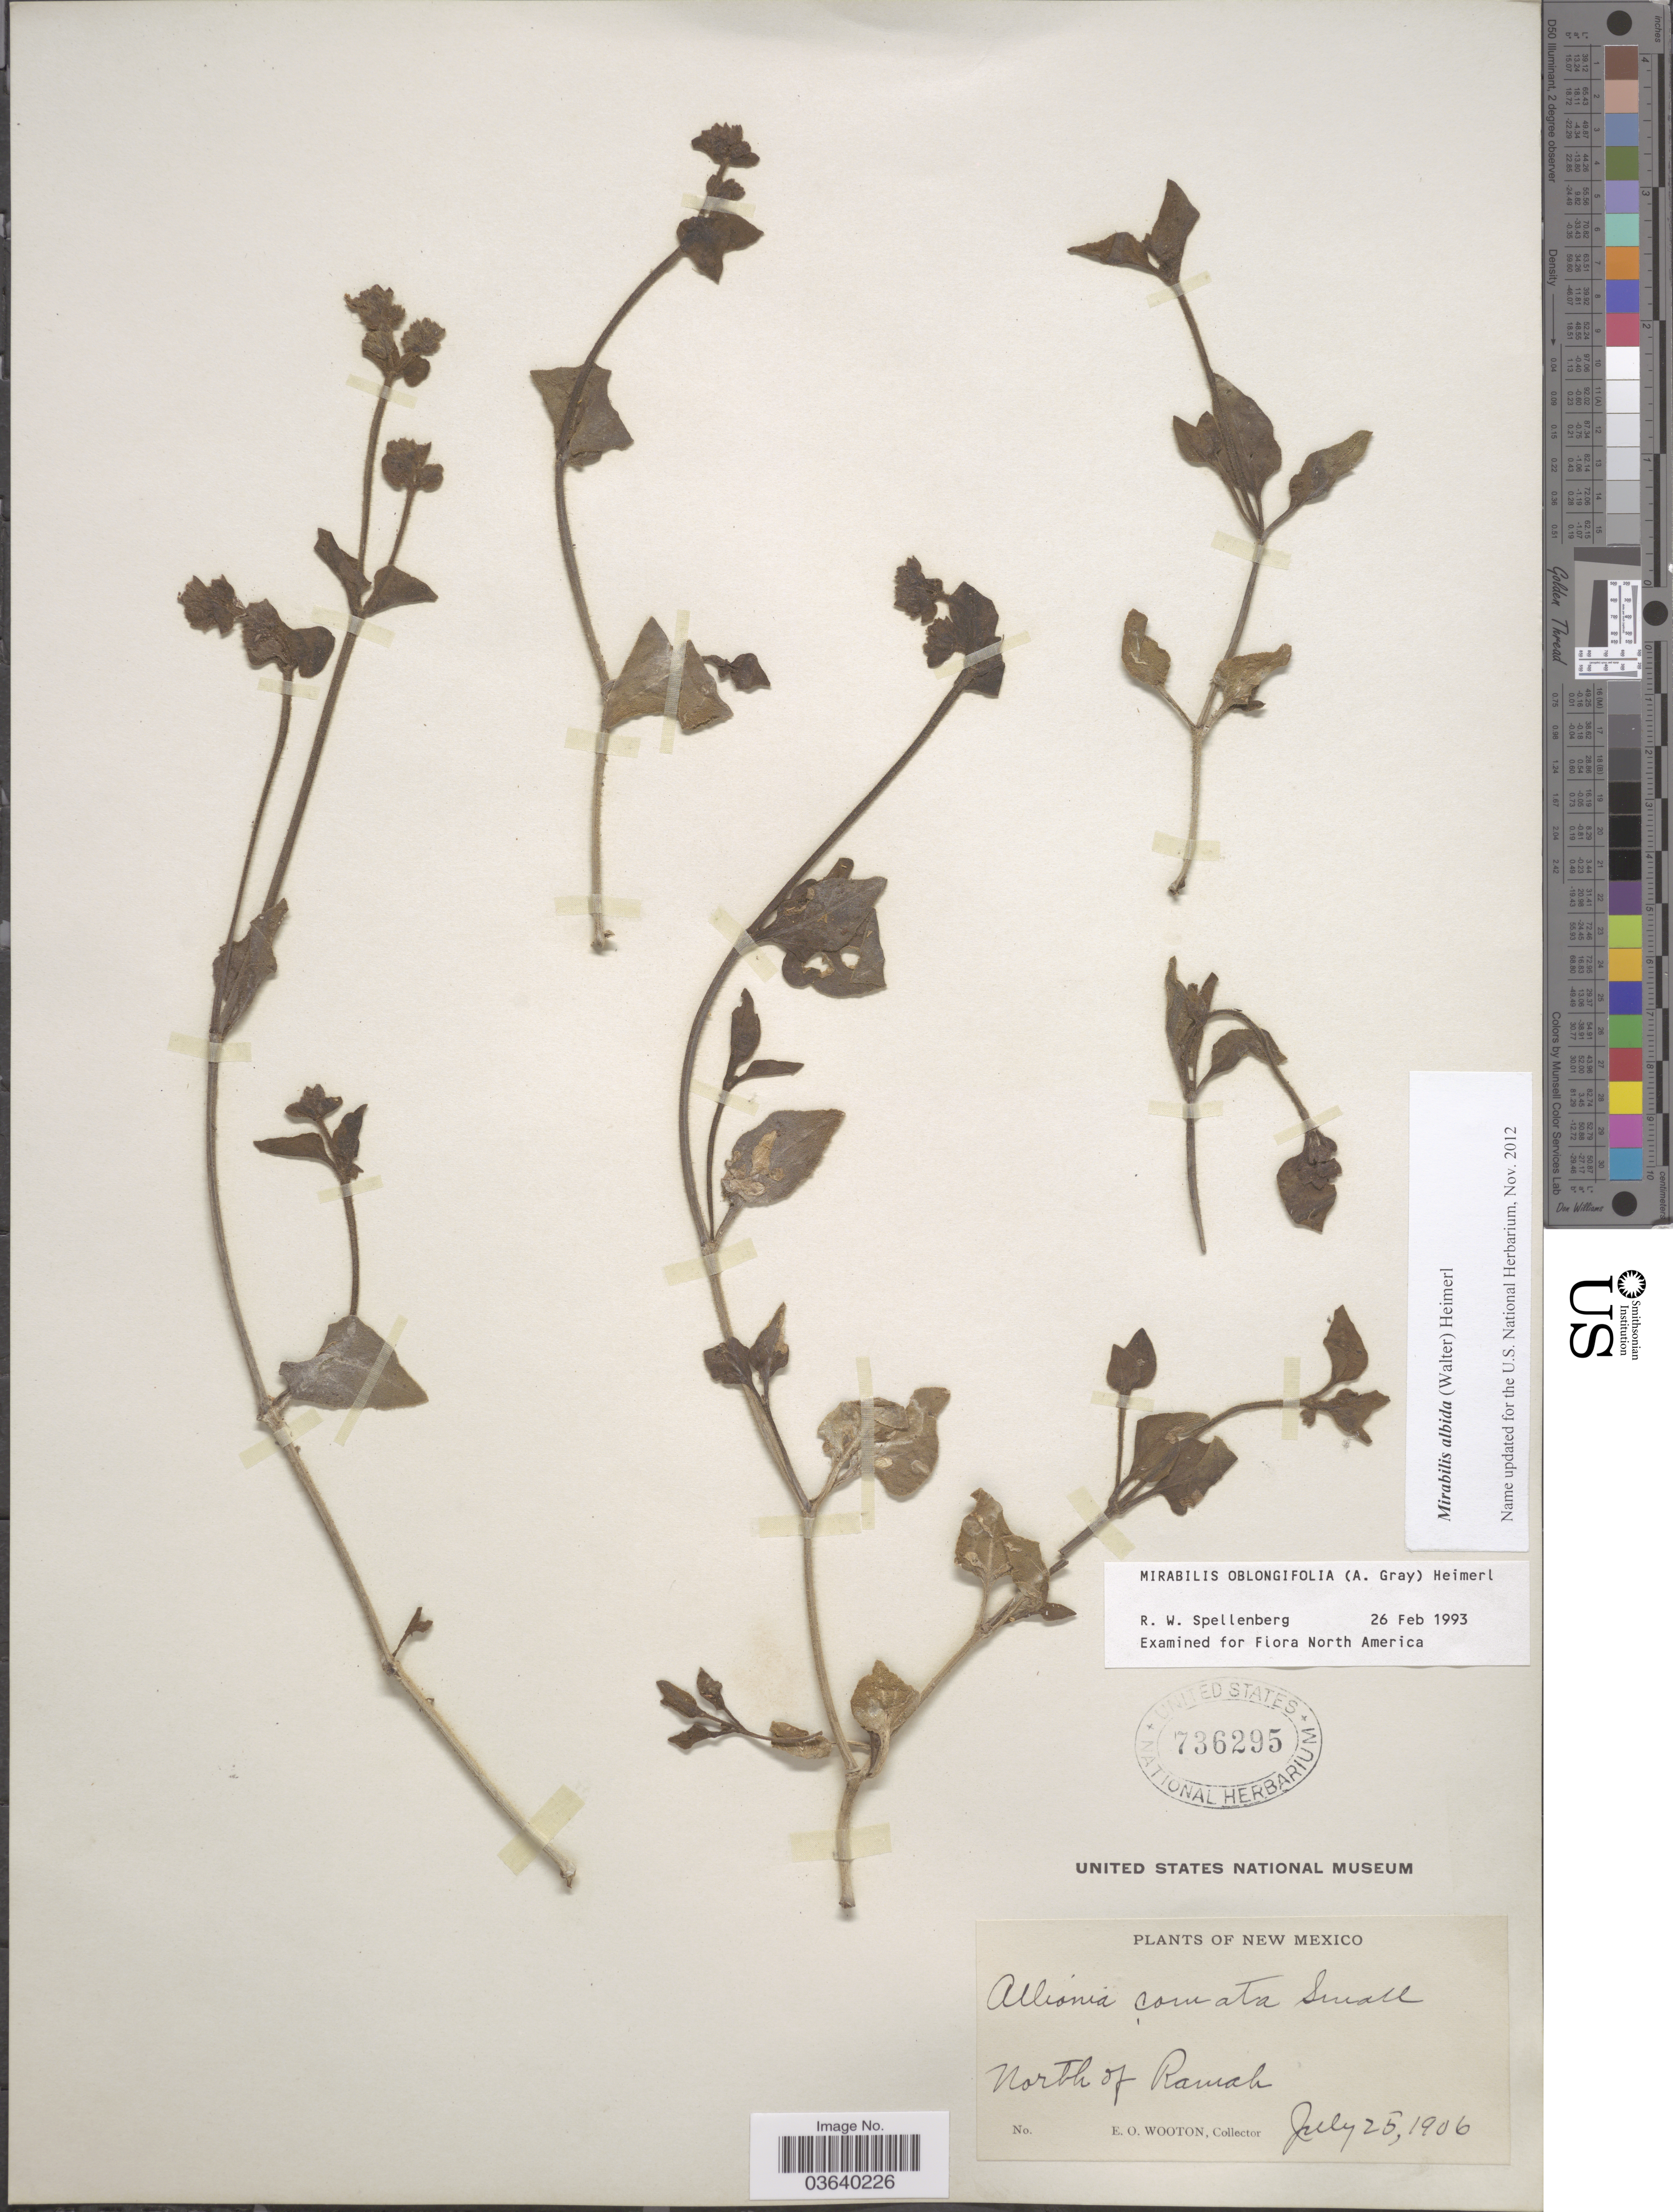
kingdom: Plantae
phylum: Tracheophyta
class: Magnoliopsida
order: Caryophyllales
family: Nyctaginaceae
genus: Mirabilis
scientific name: Mirabilis albida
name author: (Walter) Heimerl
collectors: E. O. Wooton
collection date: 1906-07-25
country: United States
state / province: New Mexico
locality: North of Ramah.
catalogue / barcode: US 736295